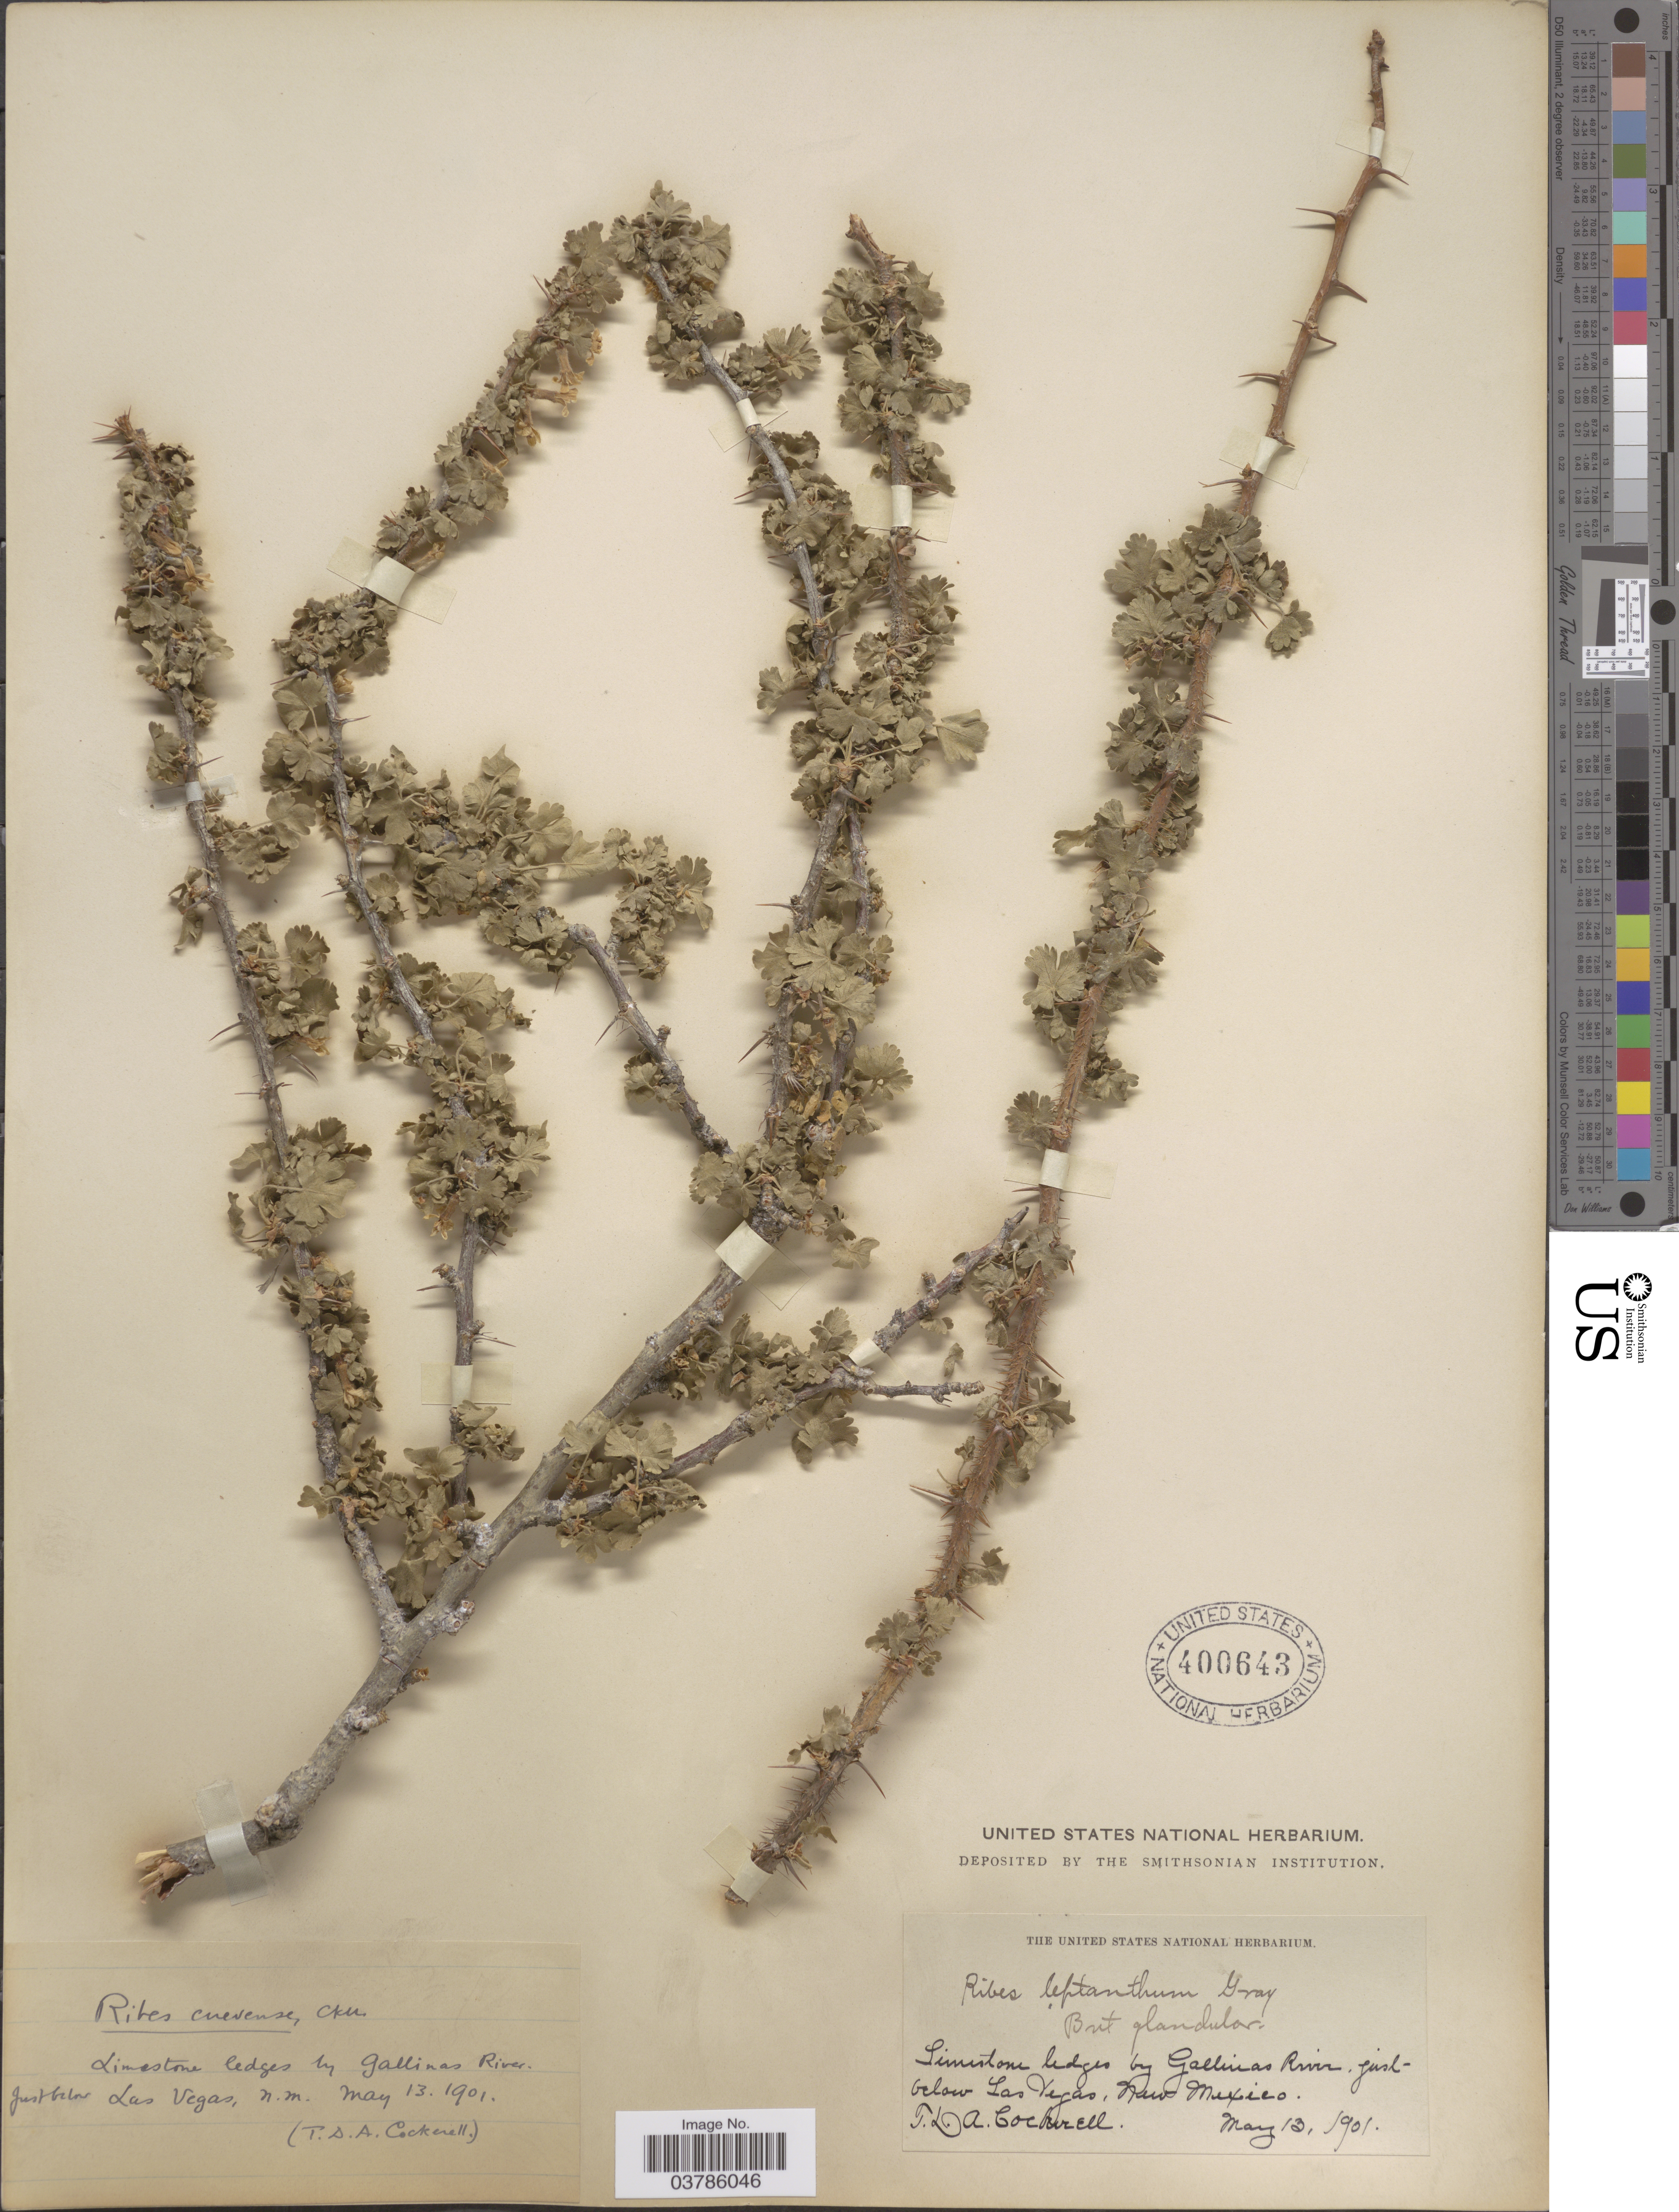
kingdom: Plantae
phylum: Tracheophyta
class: Magnoliopsida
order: Saxifragales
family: Grossulariaceae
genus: Ribes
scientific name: Ribes leptanthum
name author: A. Gray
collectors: T. Cockerell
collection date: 1901-05-13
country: United States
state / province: New Mexico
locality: Limestone ledges by Gallinas River, just below Las Vegas.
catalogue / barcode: US 400643